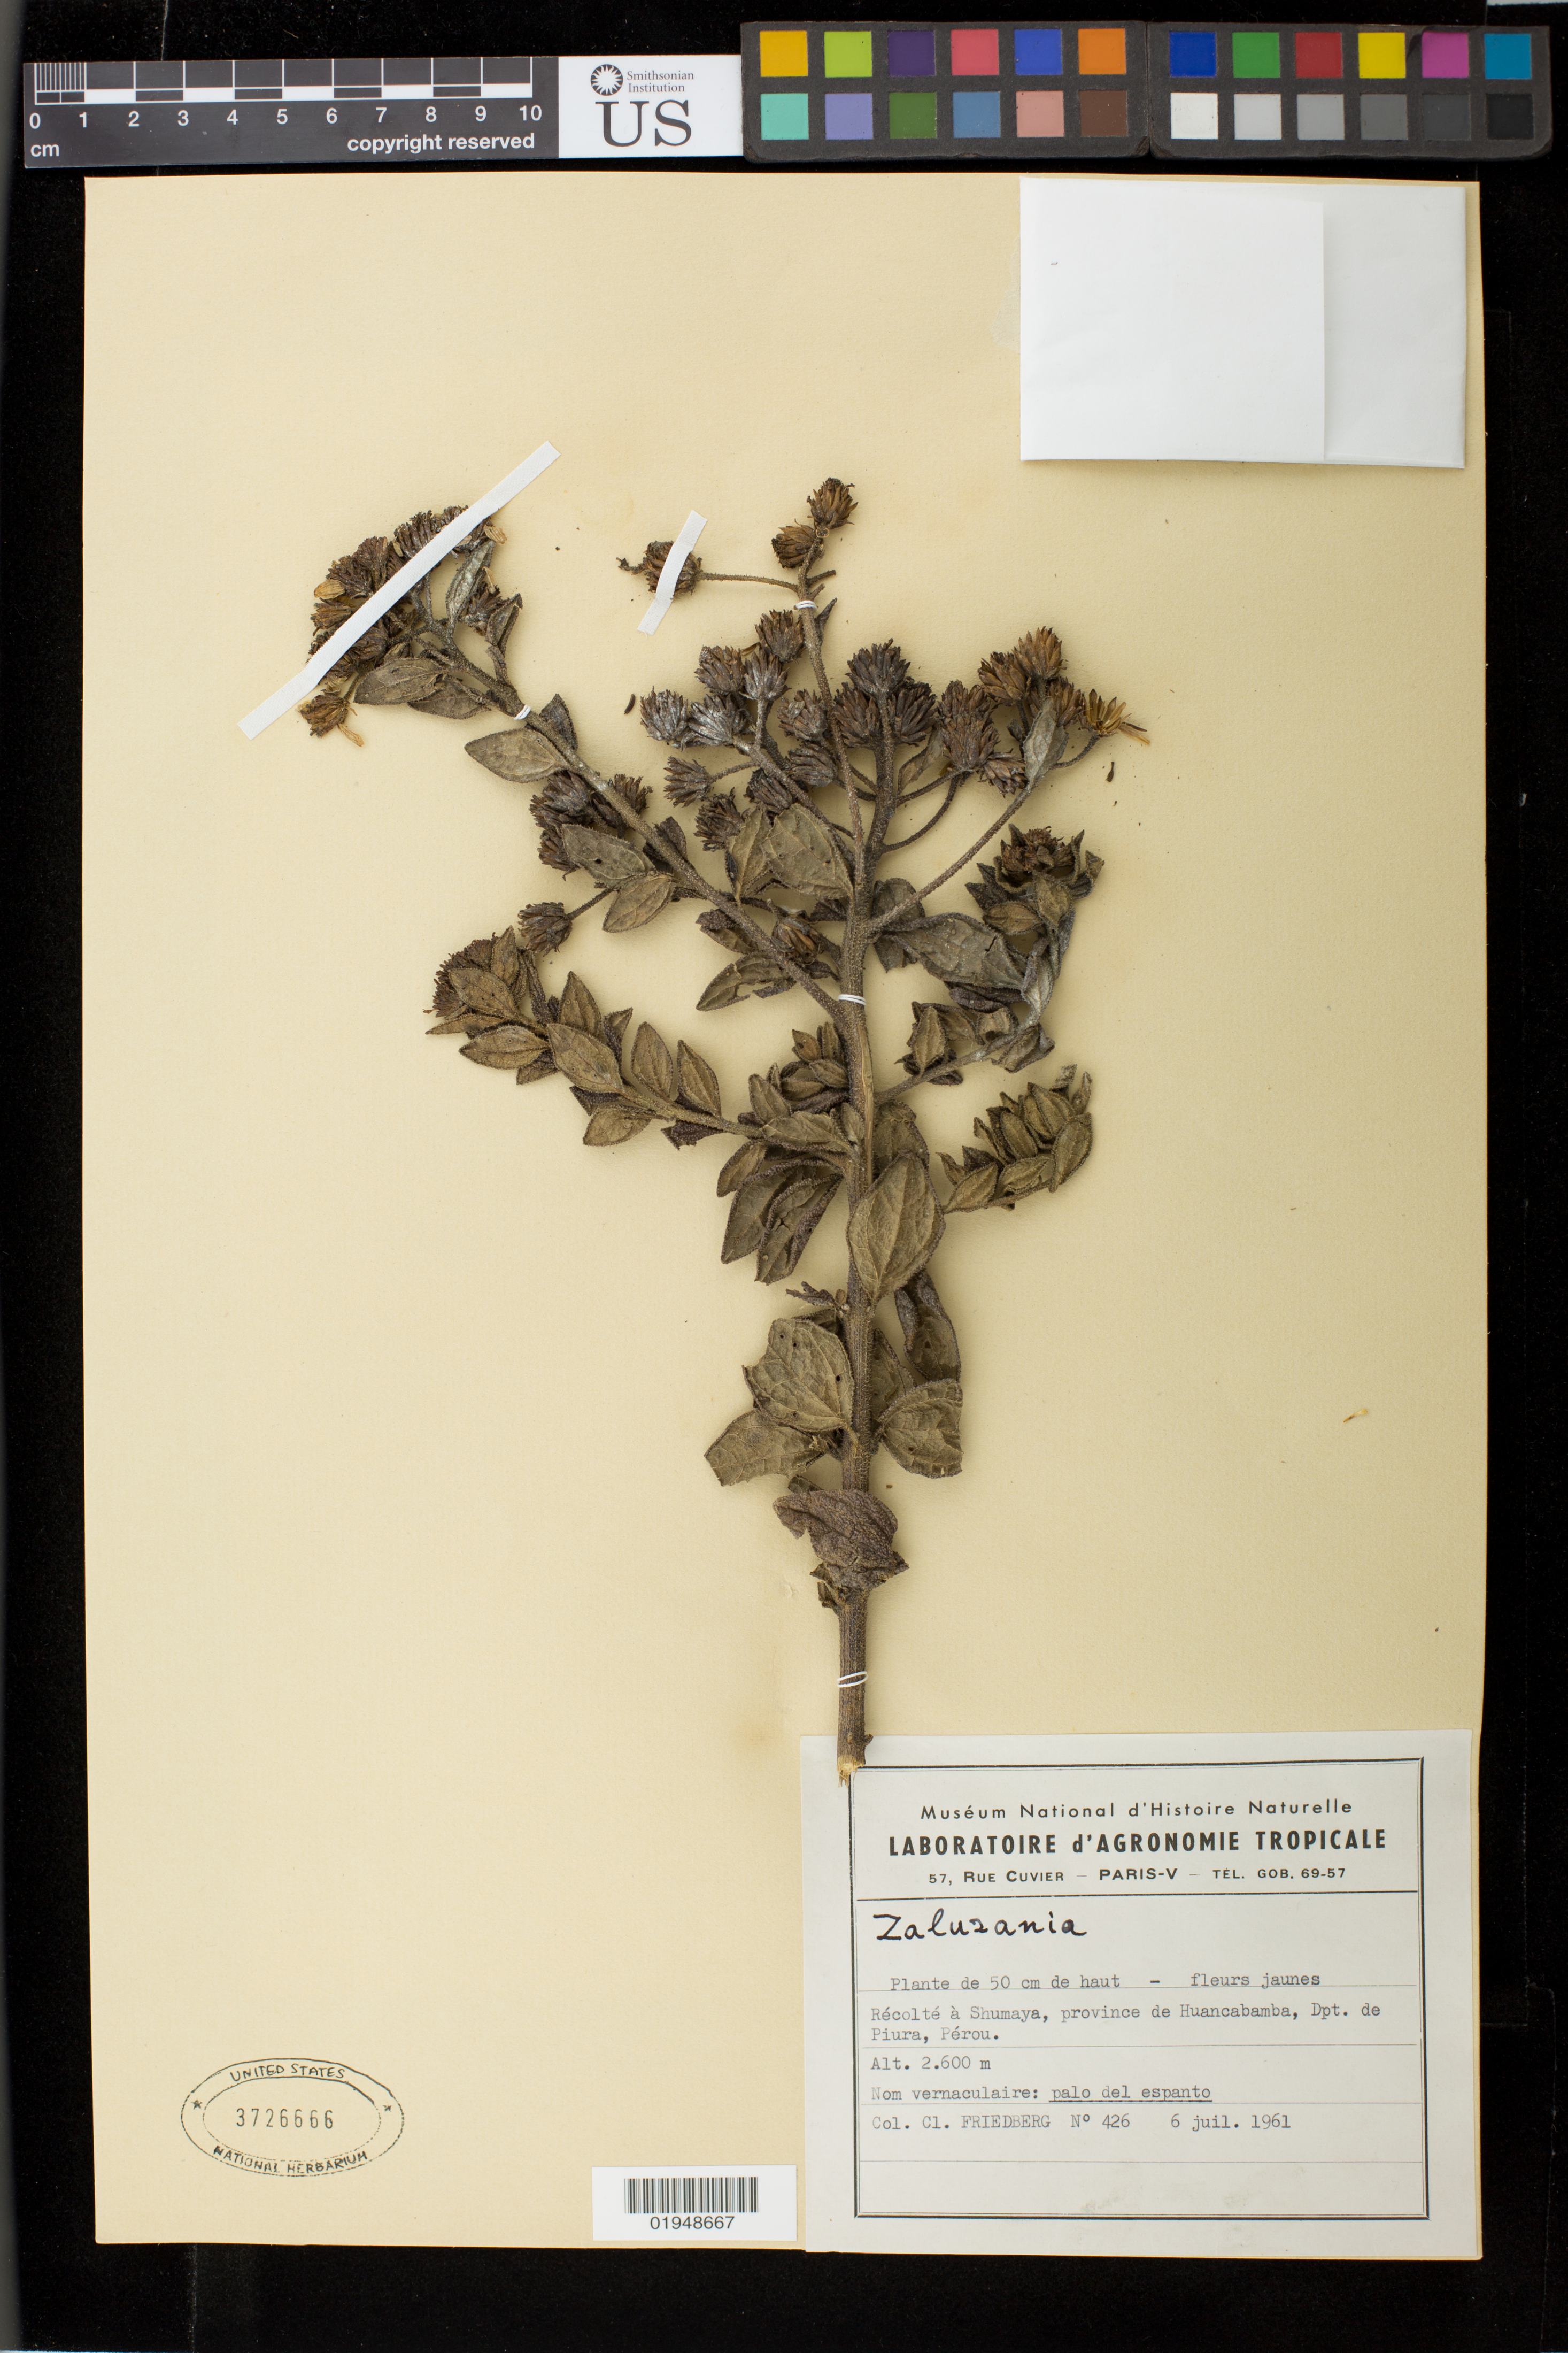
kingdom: Plantae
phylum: Tracheophyta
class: Magnoliopsida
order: Asterales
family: Asteraceae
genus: Zaluzania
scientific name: Zaluzania sp.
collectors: C. Friedberg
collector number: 426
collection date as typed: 6 juil. 1961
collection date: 1959-07-06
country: Peru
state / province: Piura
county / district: Huancabamba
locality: province de Huancabamba, Récolté à Shumaya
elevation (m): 2600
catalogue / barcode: US 3726666